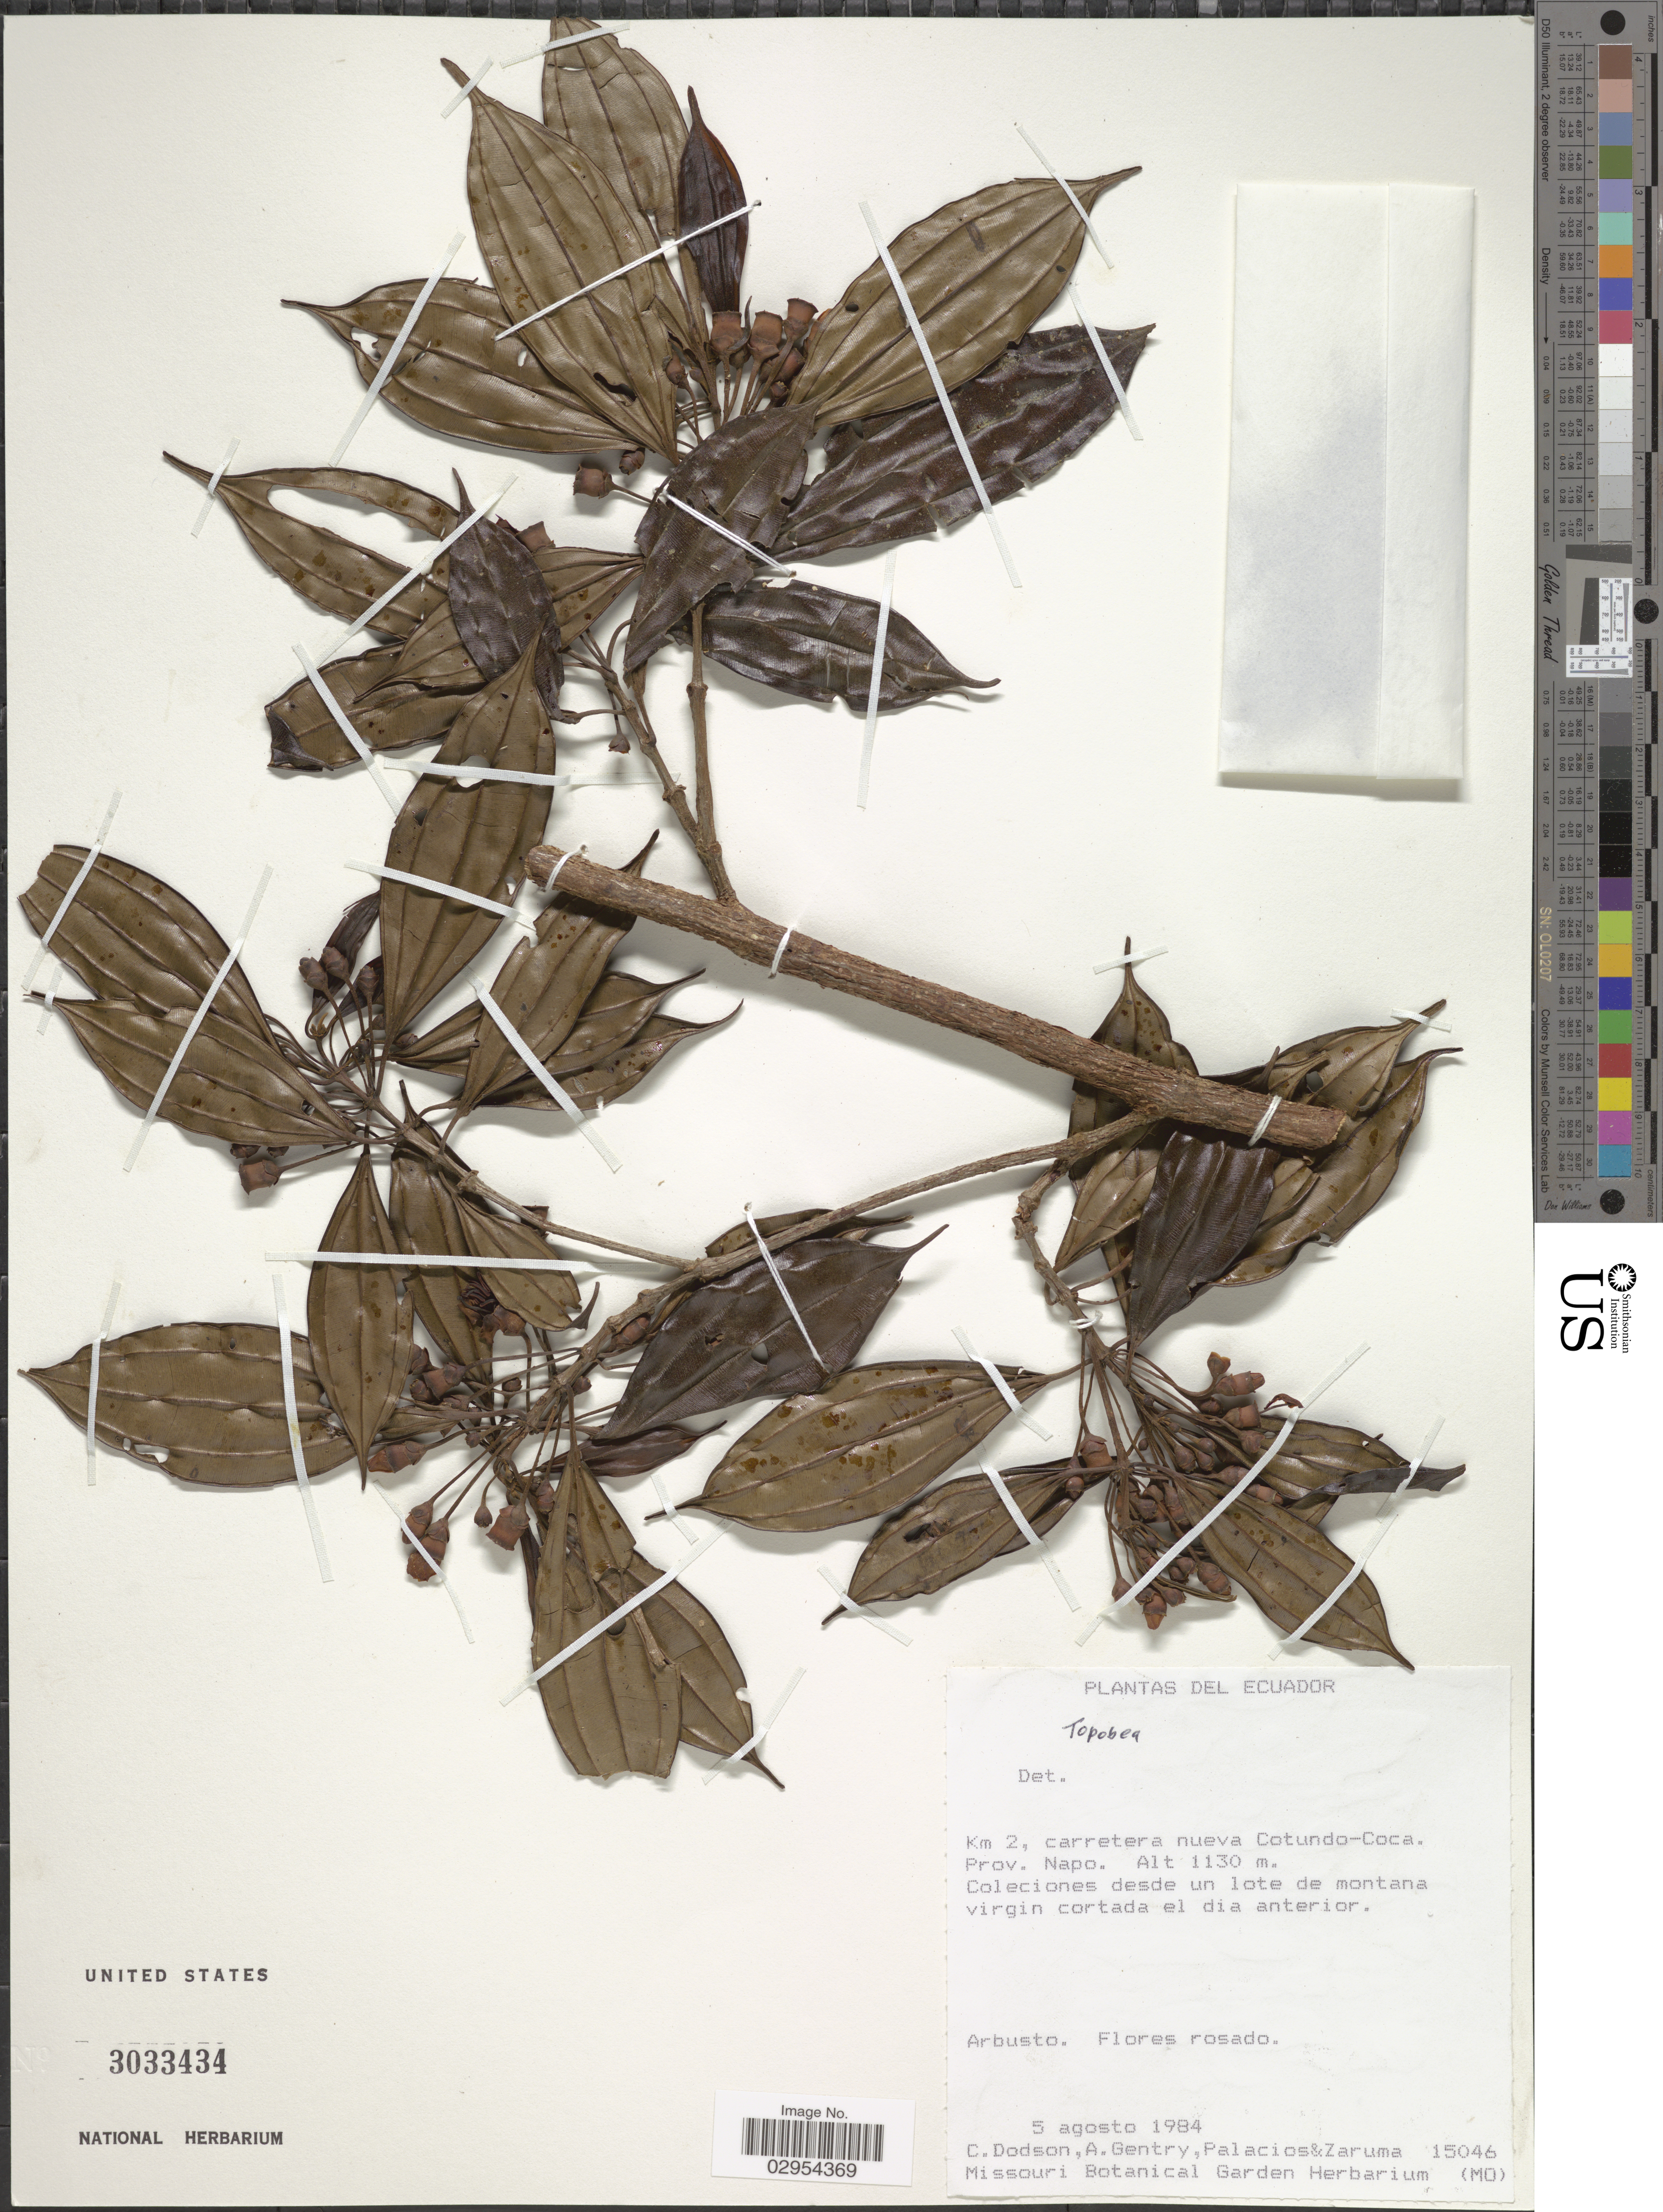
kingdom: Plantae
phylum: Tracheophyta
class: Magnoliopsida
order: Myrtales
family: Melastomataceae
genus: Topobea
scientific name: Topobea sp.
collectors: C. Dodson, A. H. Gentry, Palacios, -- & -. Zaruma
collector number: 15046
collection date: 1984-08-05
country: Ecuador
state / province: Napo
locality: Km 2, carretera nueva Cotundo-Coca.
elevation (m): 1130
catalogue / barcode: US 3033434